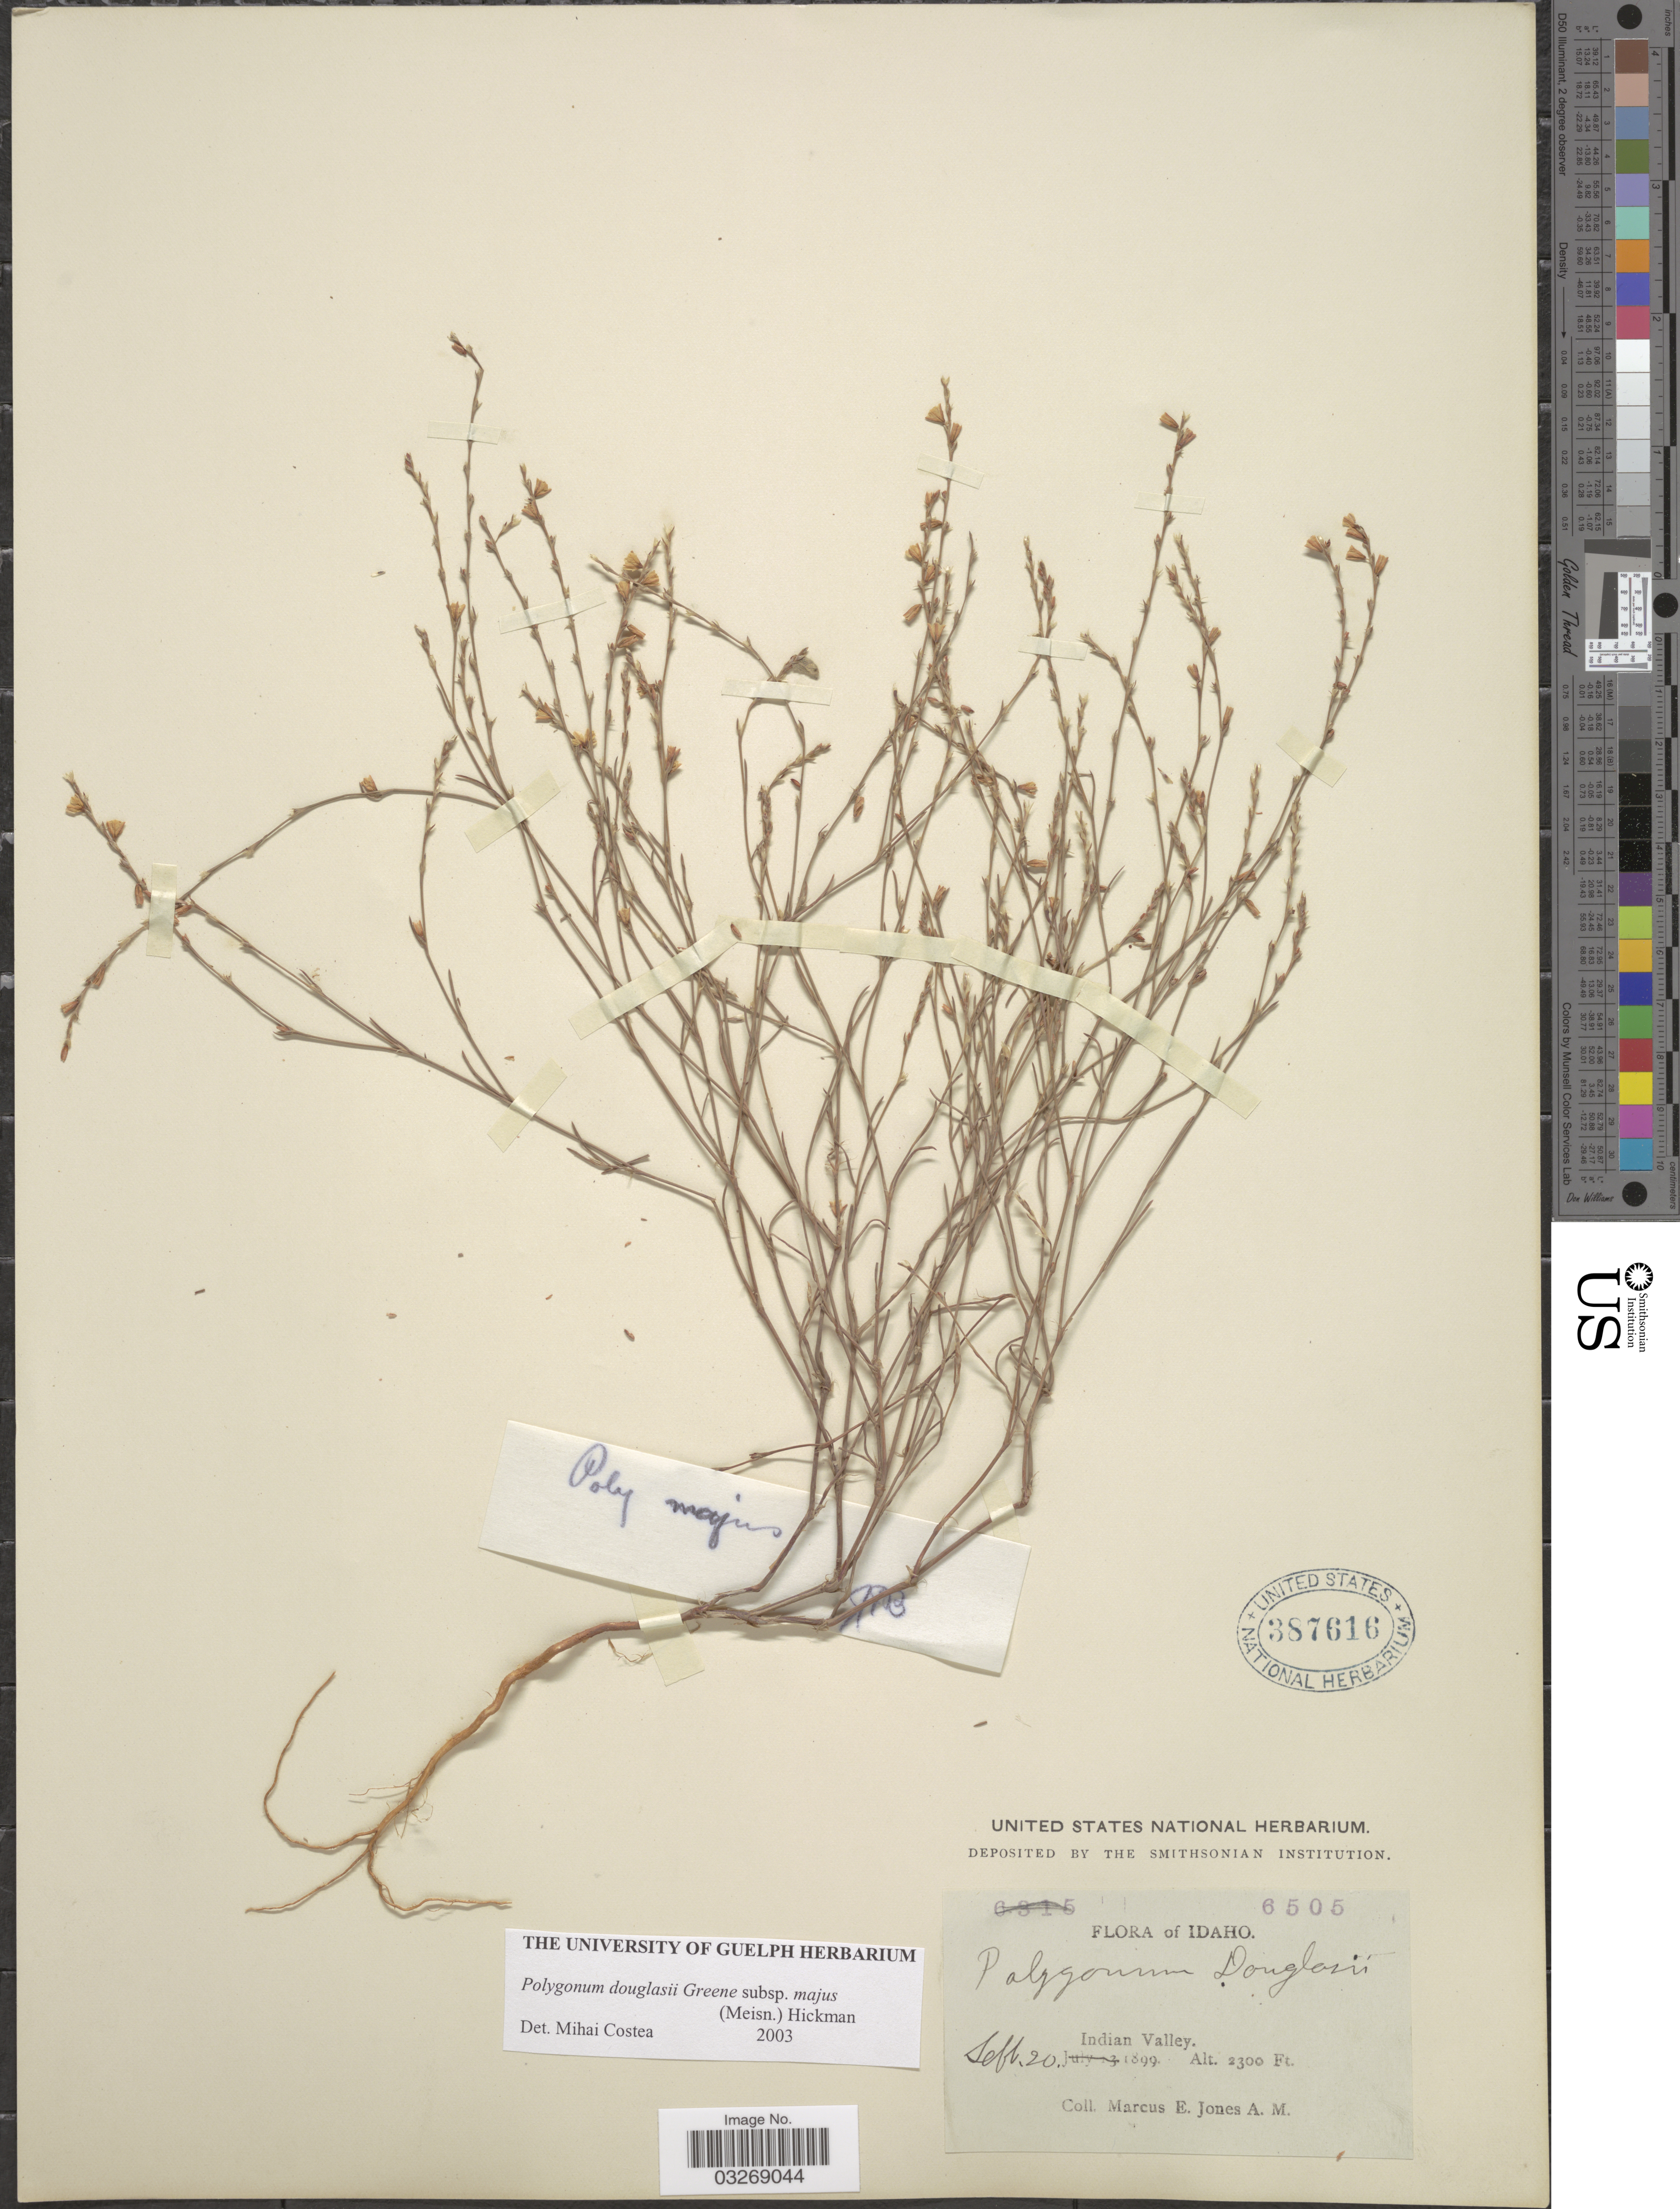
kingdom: Plantae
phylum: Tracheophyta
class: Magnoliopsida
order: Caryophyllales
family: Polygonaceae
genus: Polygonum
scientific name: Polygonum douglasii subsp. majus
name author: (Meisn.) Hickman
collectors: M. E. Jones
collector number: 6505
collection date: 1899-09-20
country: United States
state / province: Idaho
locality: Indian Valley.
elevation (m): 701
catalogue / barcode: US 387616